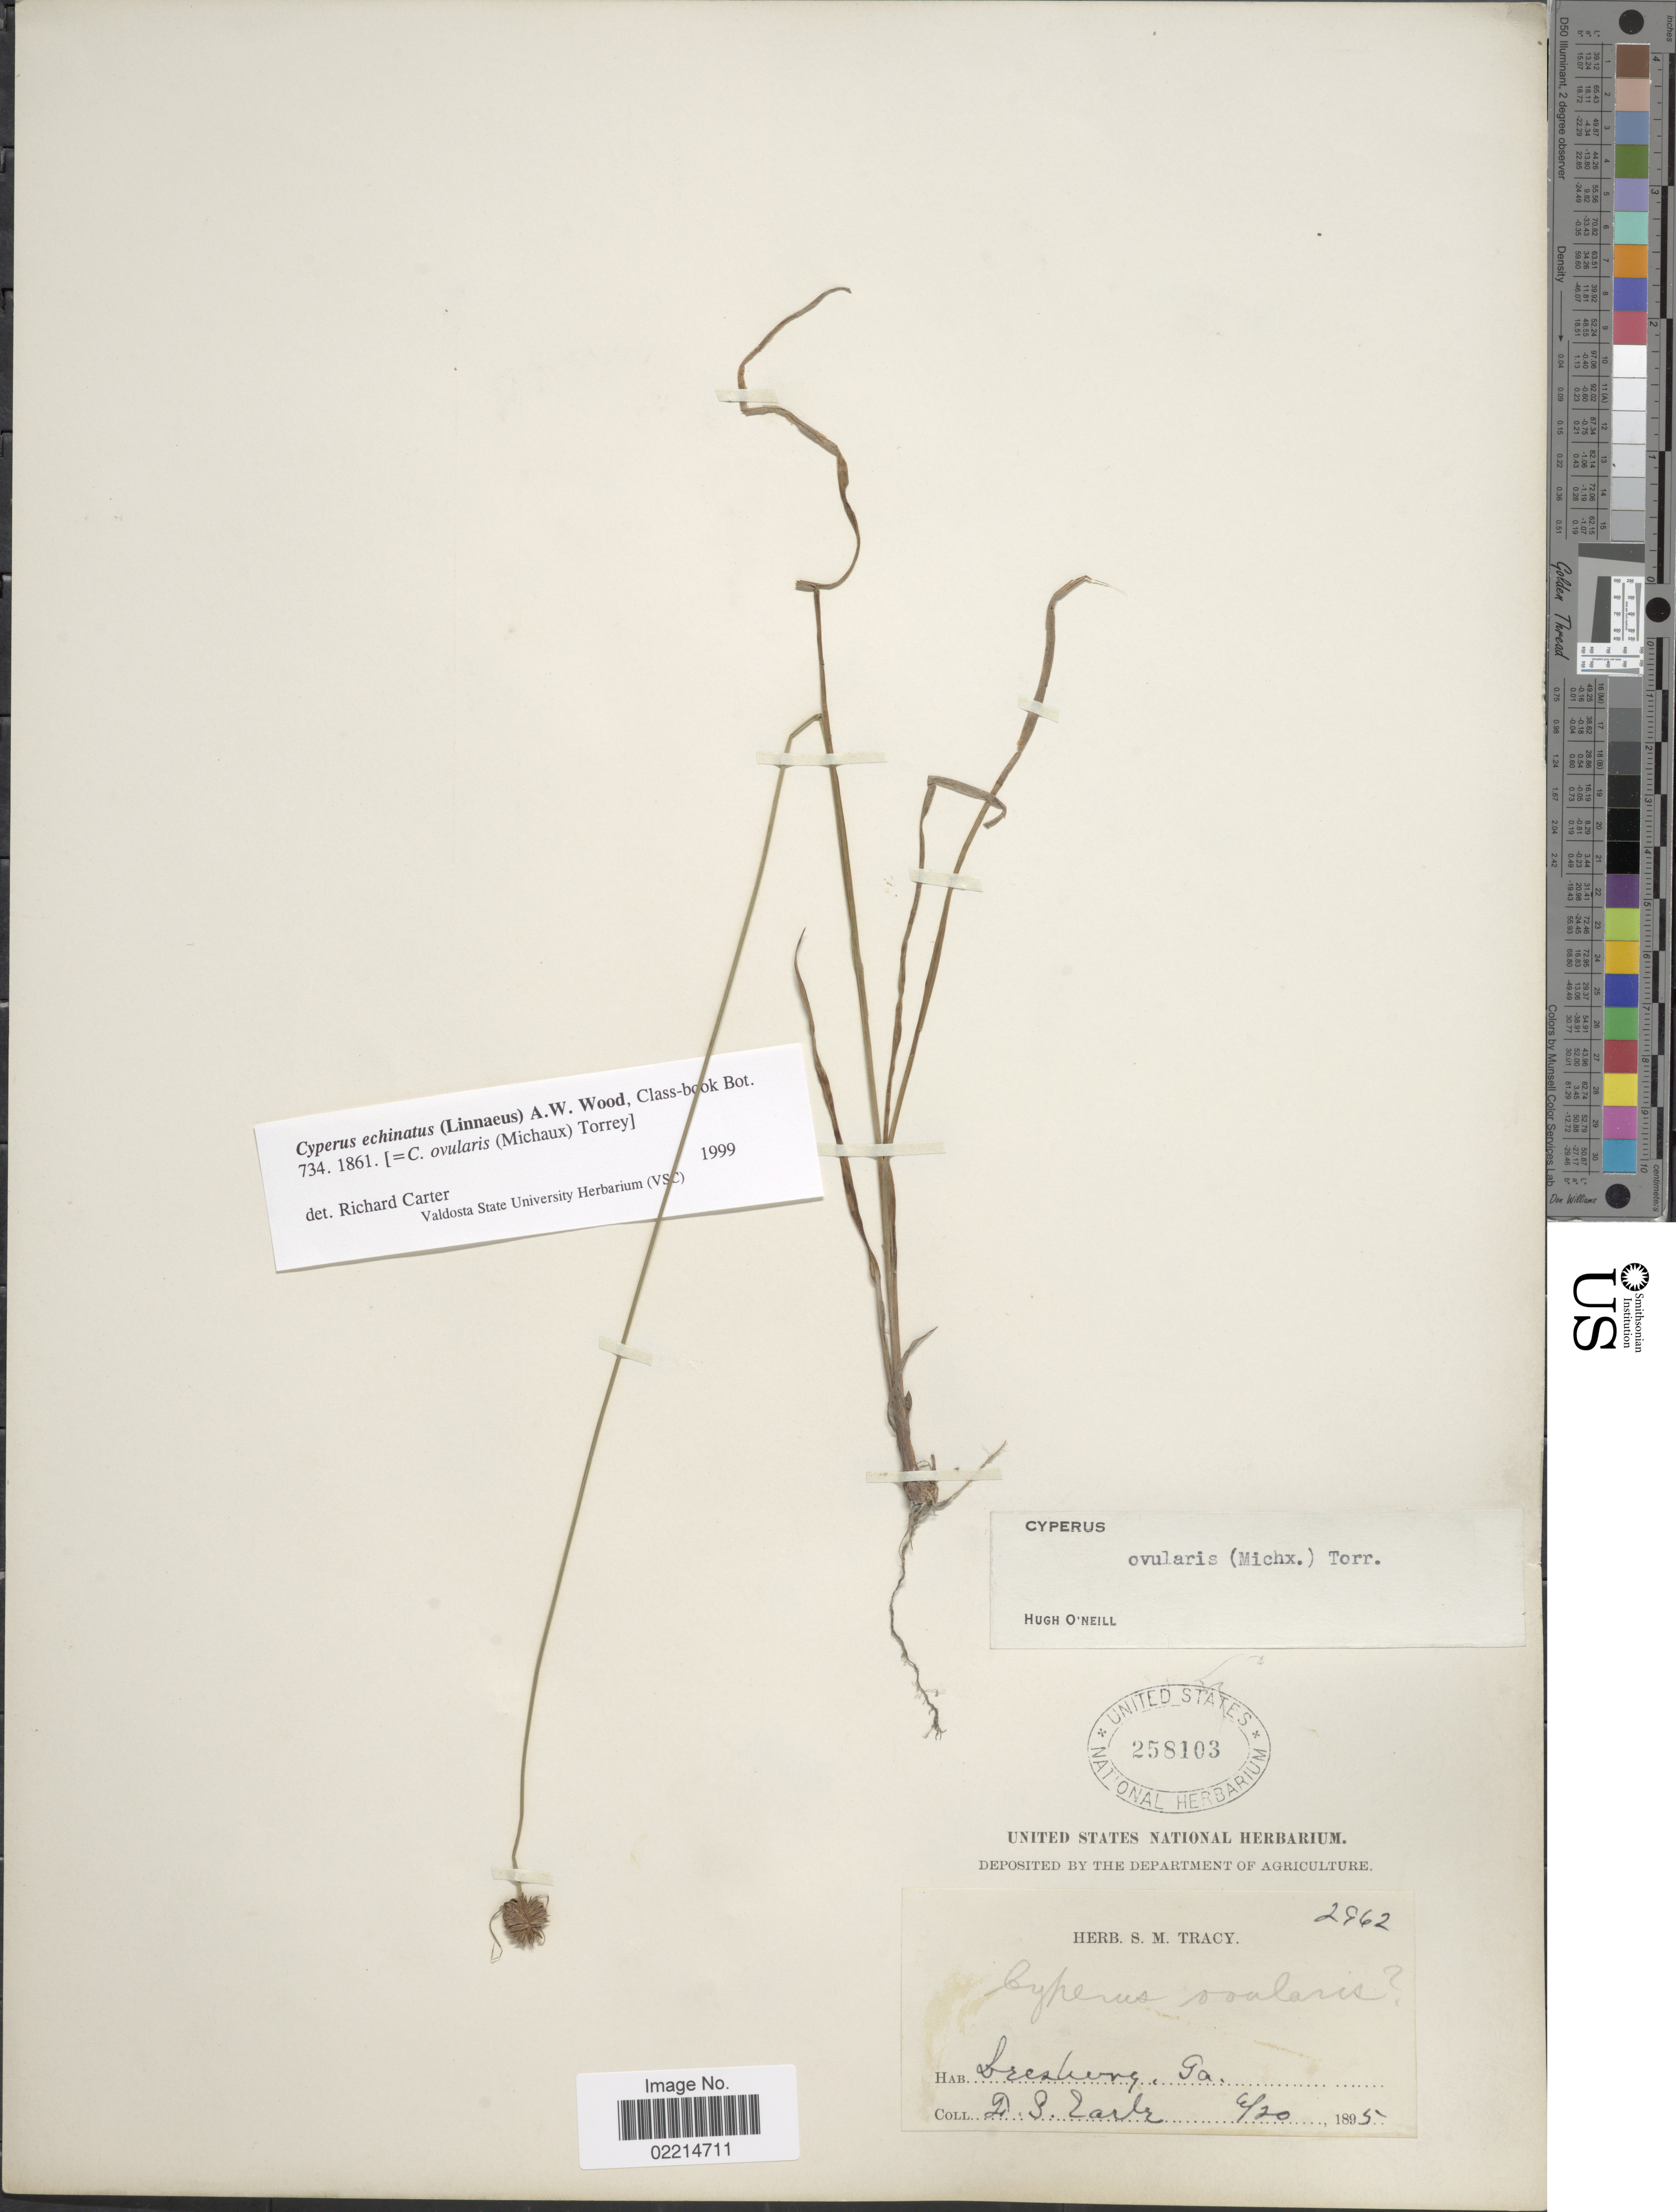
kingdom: Plantae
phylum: Tracheophyta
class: Liliopsida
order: Poales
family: Cyperaceae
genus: Cyperus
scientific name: Cyperus echinatus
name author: (L.) Alph. Wood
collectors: F. S. Earle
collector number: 2962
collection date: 1895-06-20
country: United States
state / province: Georgia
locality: Leesburg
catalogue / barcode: US 258103